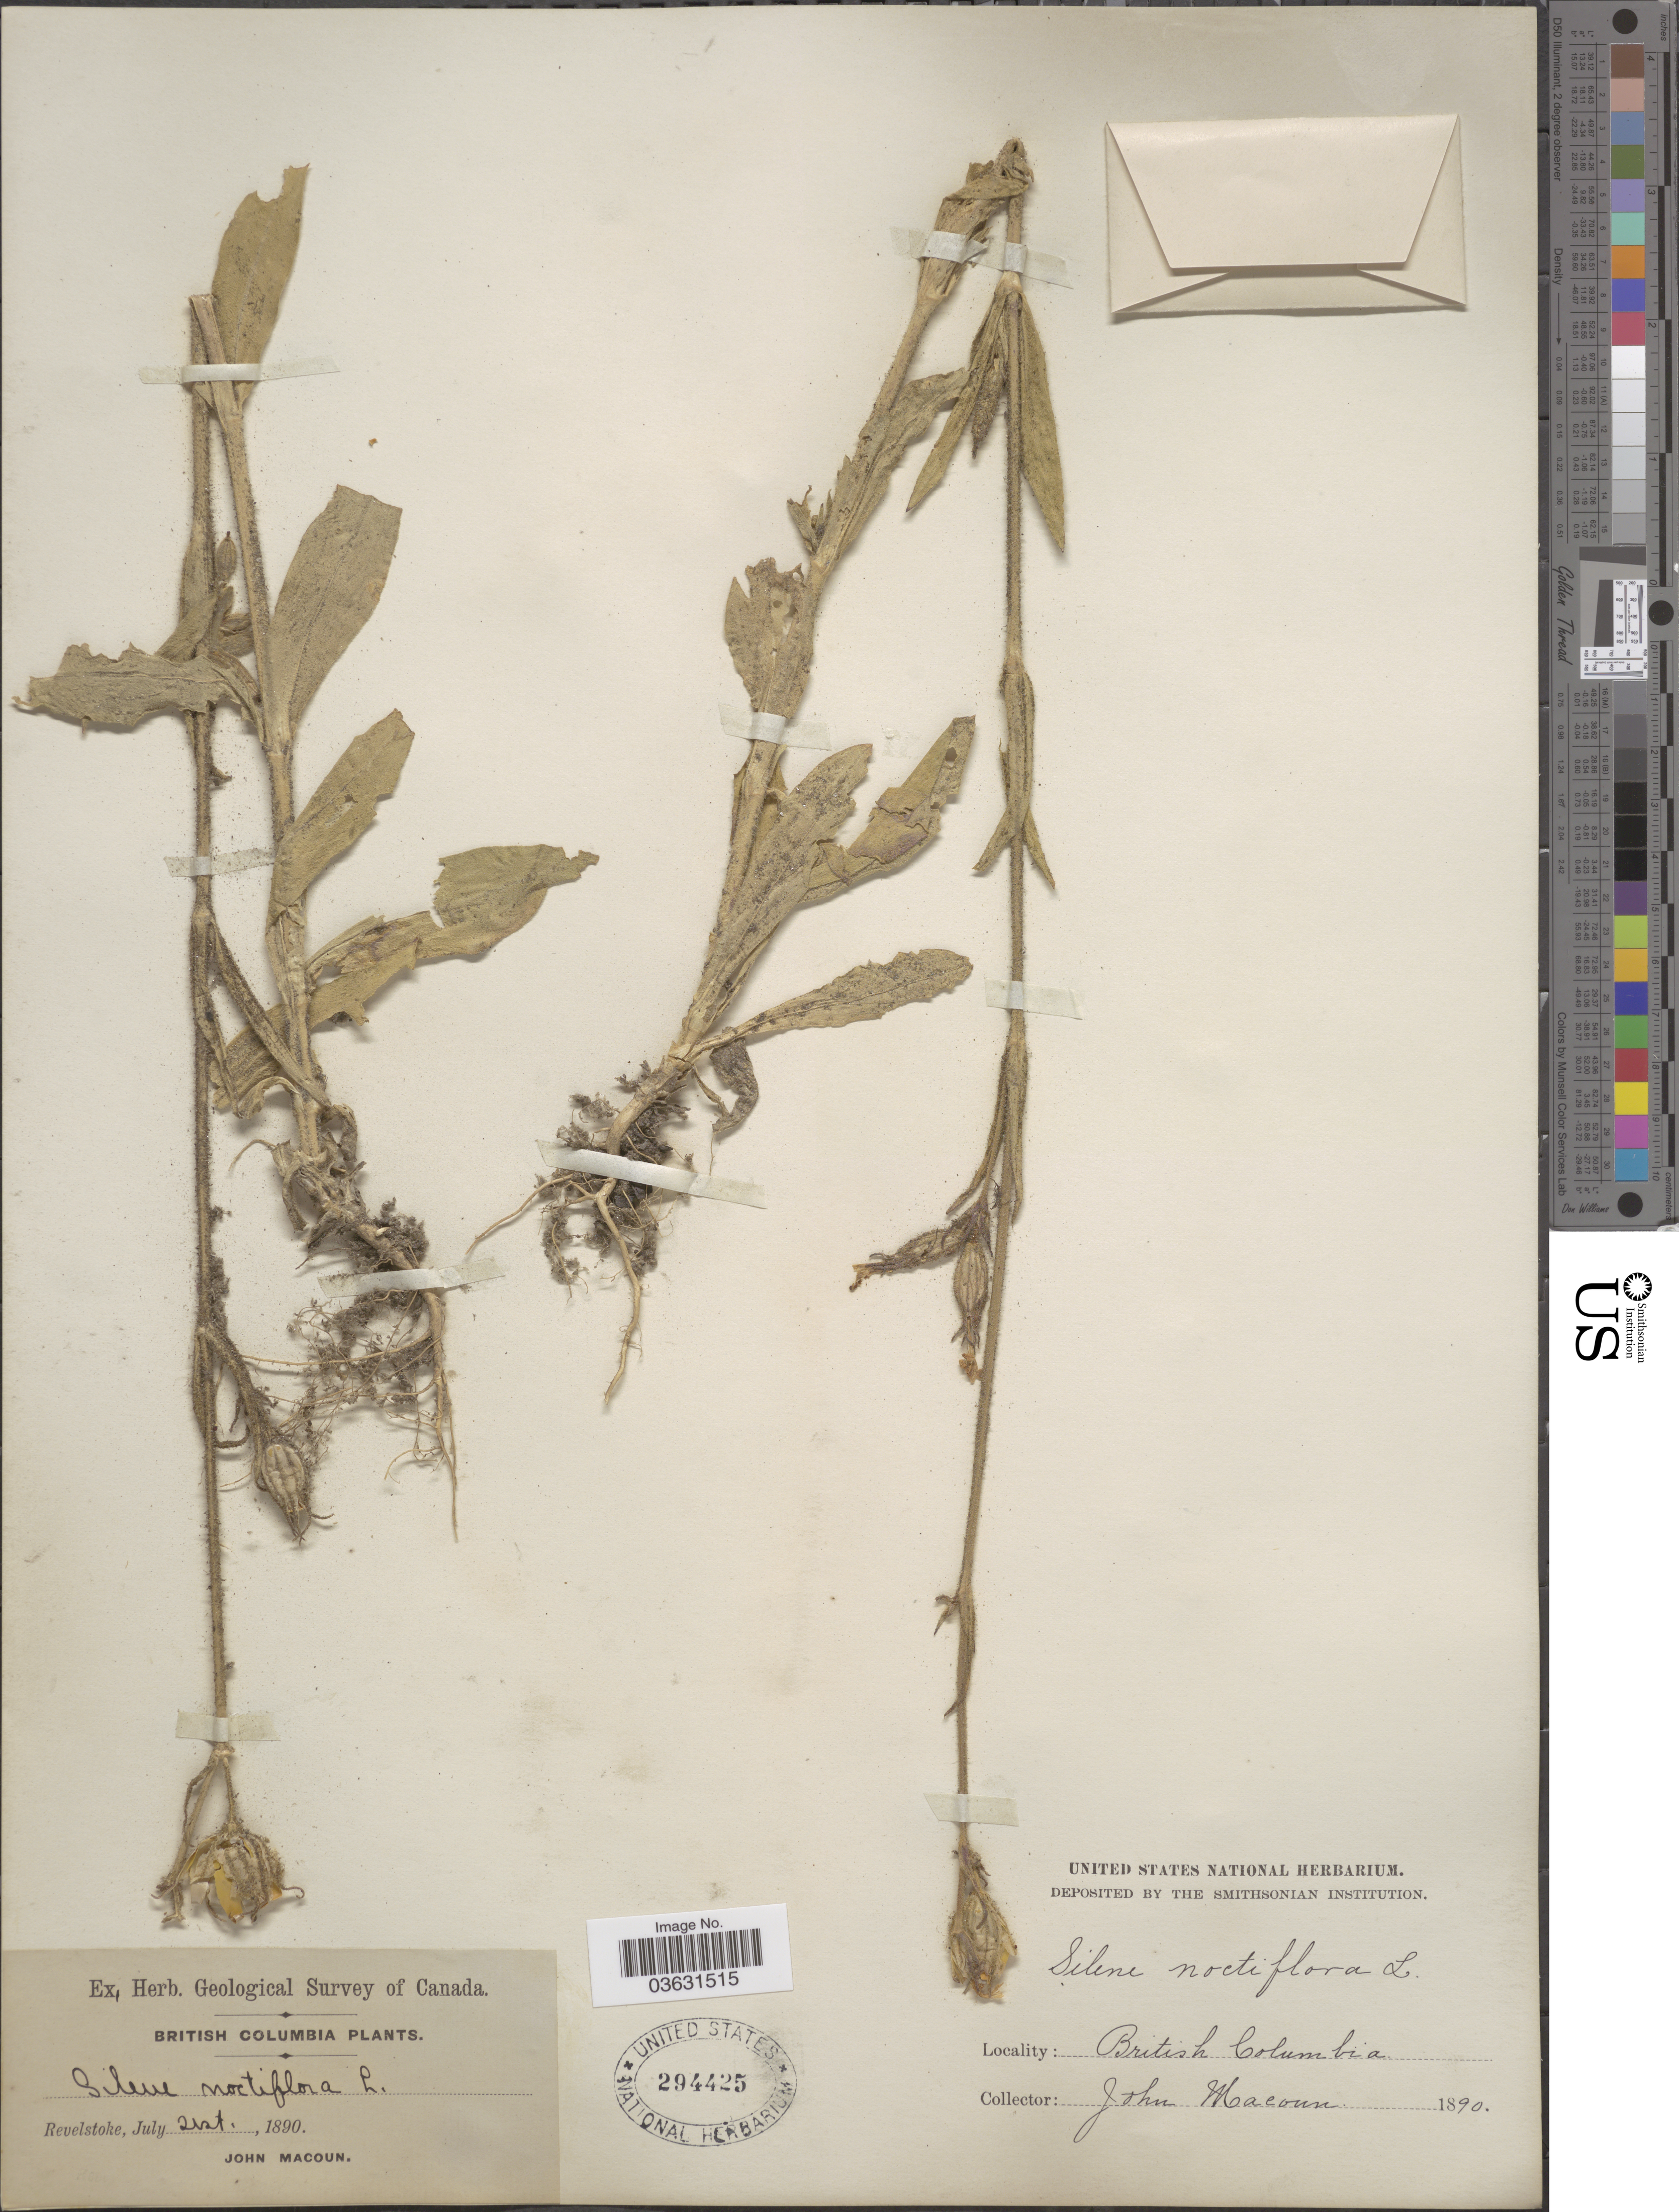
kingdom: Plantae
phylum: Tracheophyta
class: Magnoliopsida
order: Caryophyllales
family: Caryophyllaceae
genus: Silene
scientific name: Silene noctiflora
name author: L.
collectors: J. Macoun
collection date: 1890-07-21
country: Canada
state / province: British Columbia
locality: Revelstoke.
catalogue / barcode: US 294425